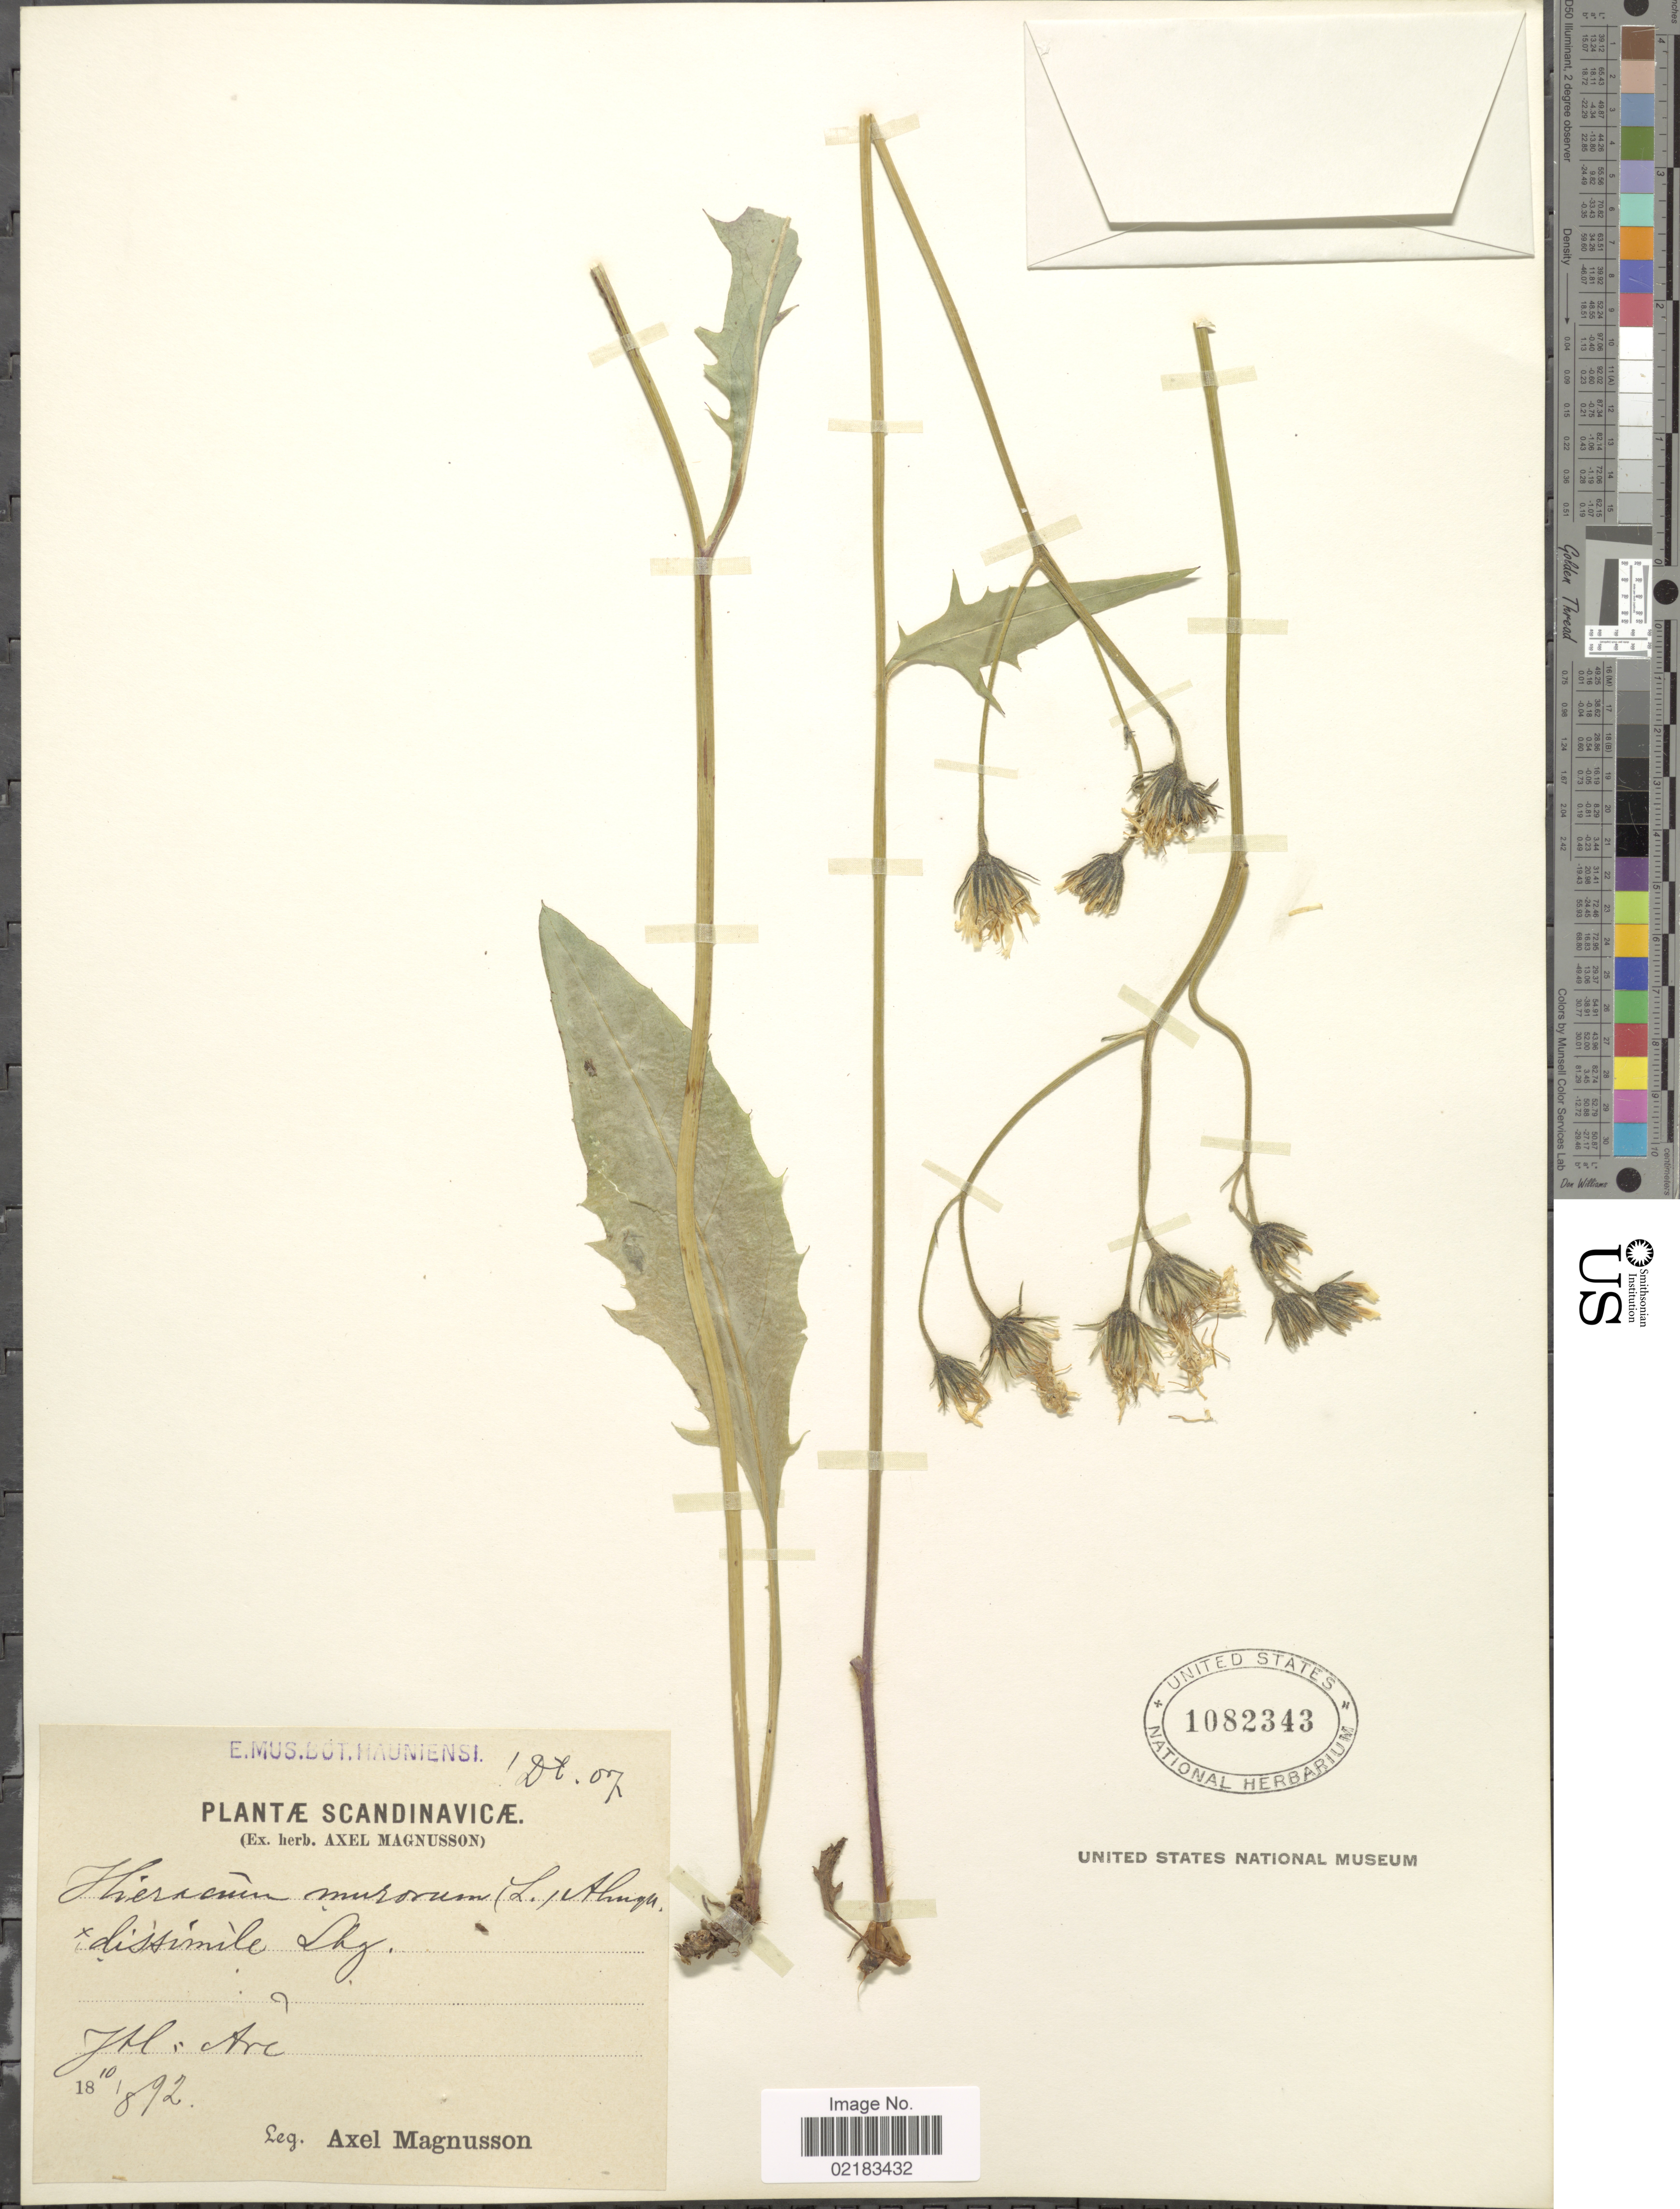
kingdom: Plantae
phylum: Tracheophyta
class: Magnoliopsida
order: Asterales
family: Asteraceae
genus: Hieracium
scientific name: Hieracium murorum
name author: L.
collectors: A. Magnusson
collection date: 1892-08-10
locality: Scandinavicae, Jtl: Are [interpreted]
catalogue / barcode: US 1082343